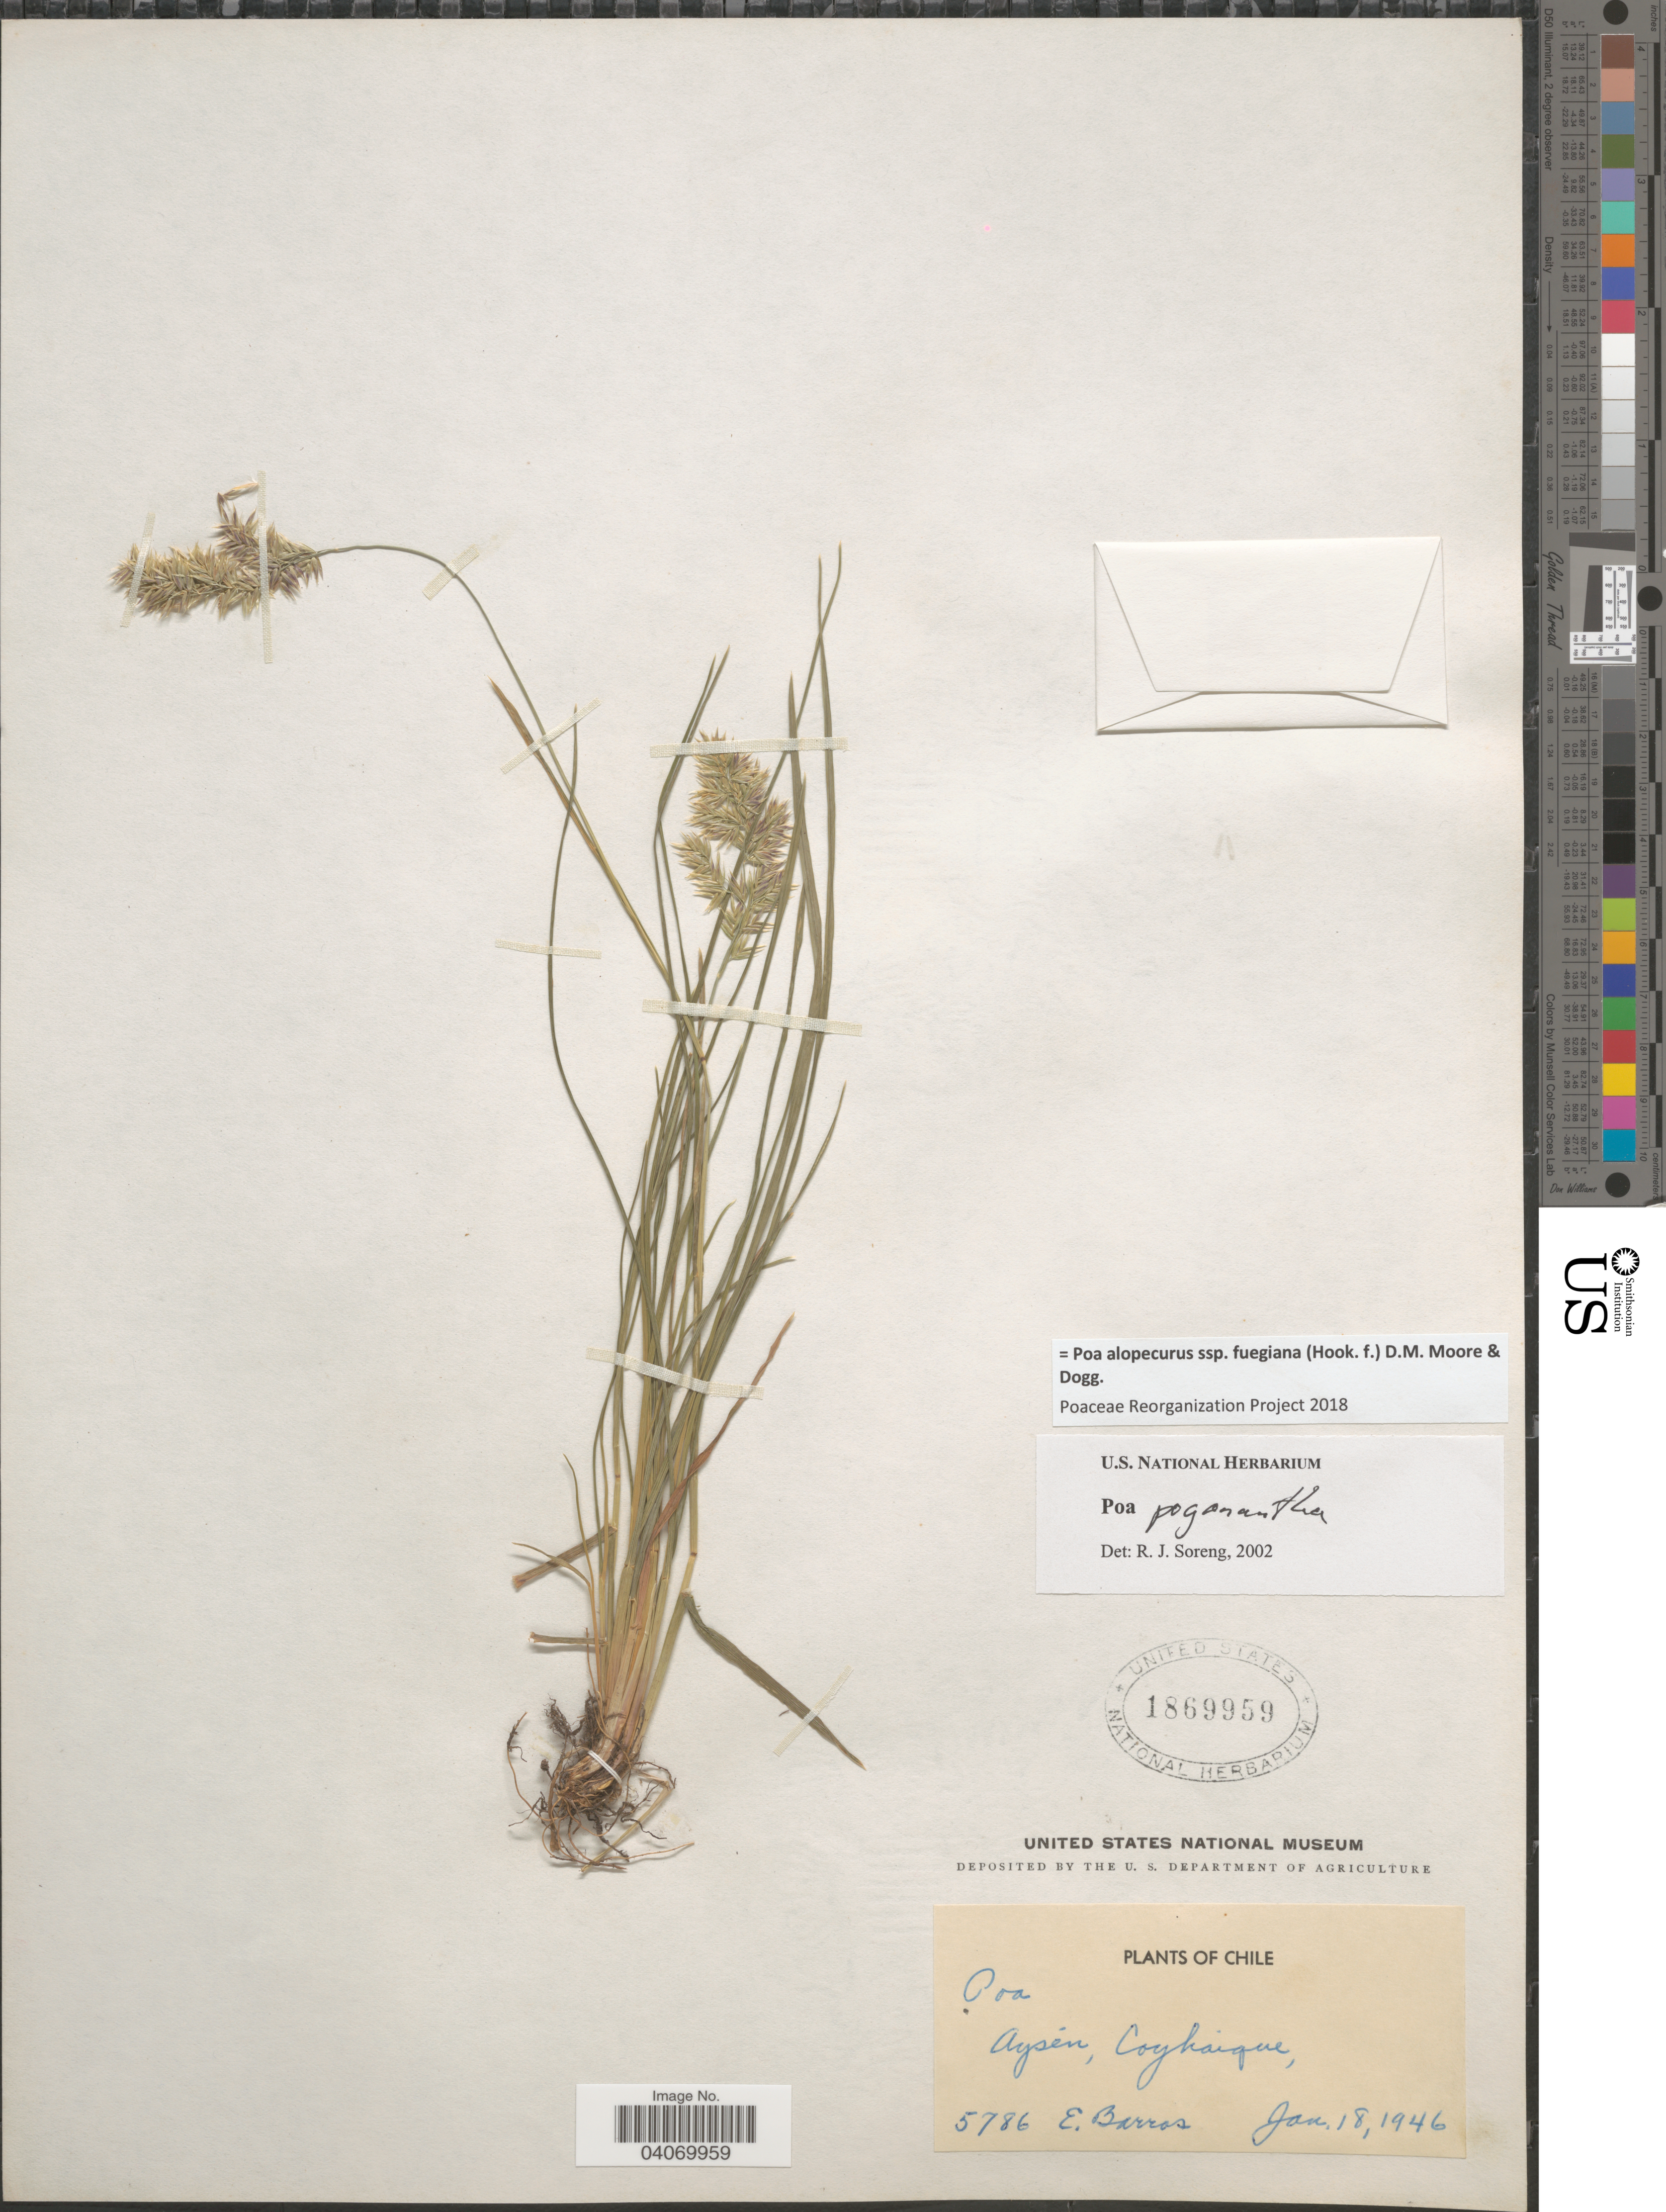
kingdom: Plantae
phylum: Tracheophyta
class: Liliopsida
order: Poales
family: Poaceae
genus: Poa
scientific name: Poa alopecurus subsp. fuegiana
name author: (Hook. f.) D.M. Moore & Dogg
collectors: E. Barros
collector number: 5786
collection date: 1946-01-18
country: Chile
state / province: Aisén (XI)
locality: Aysén, Coyhaique.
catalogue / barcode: US 1869959